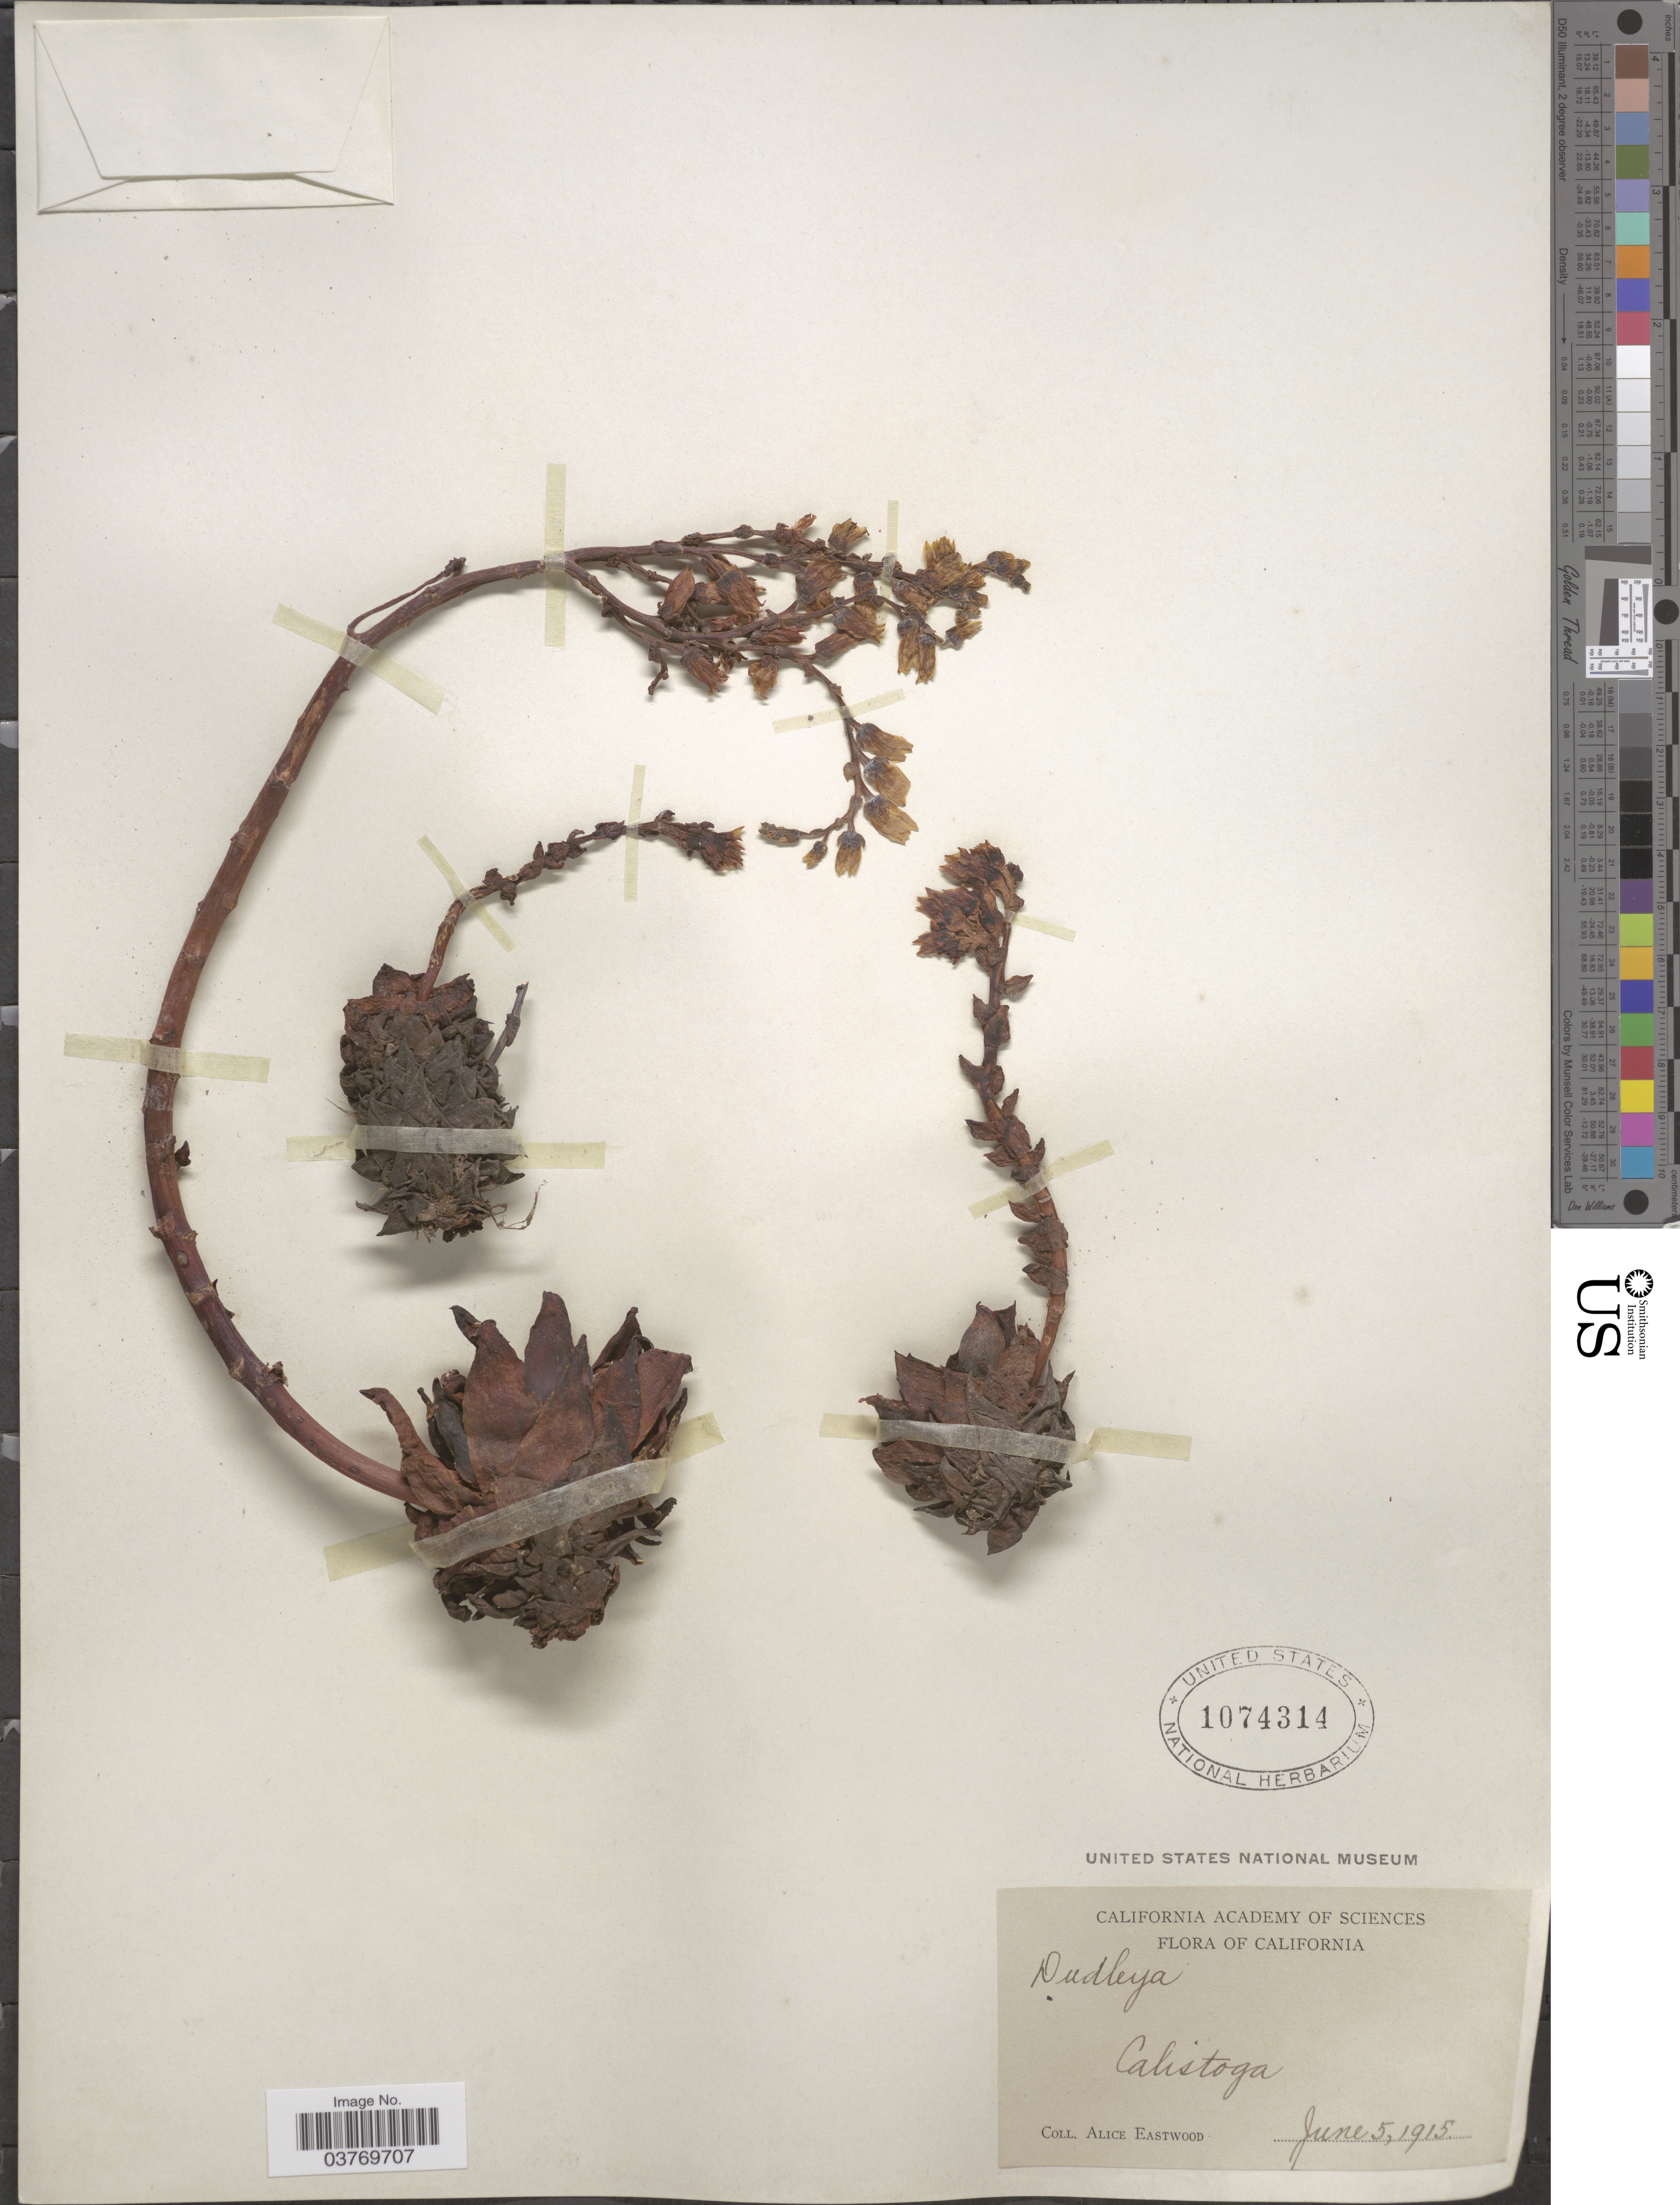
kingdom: Plantae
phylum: Tracheophyta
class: Magnoliopsida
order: Saxifragales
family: Crassulaceae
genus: Dudleya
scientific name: Dudleya farinosa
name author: (Lindl.) Britton & Rose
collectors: A. Eastwood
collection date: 1915-06-05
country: United States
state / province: California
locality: Calistoga.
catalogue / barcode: US 1074314